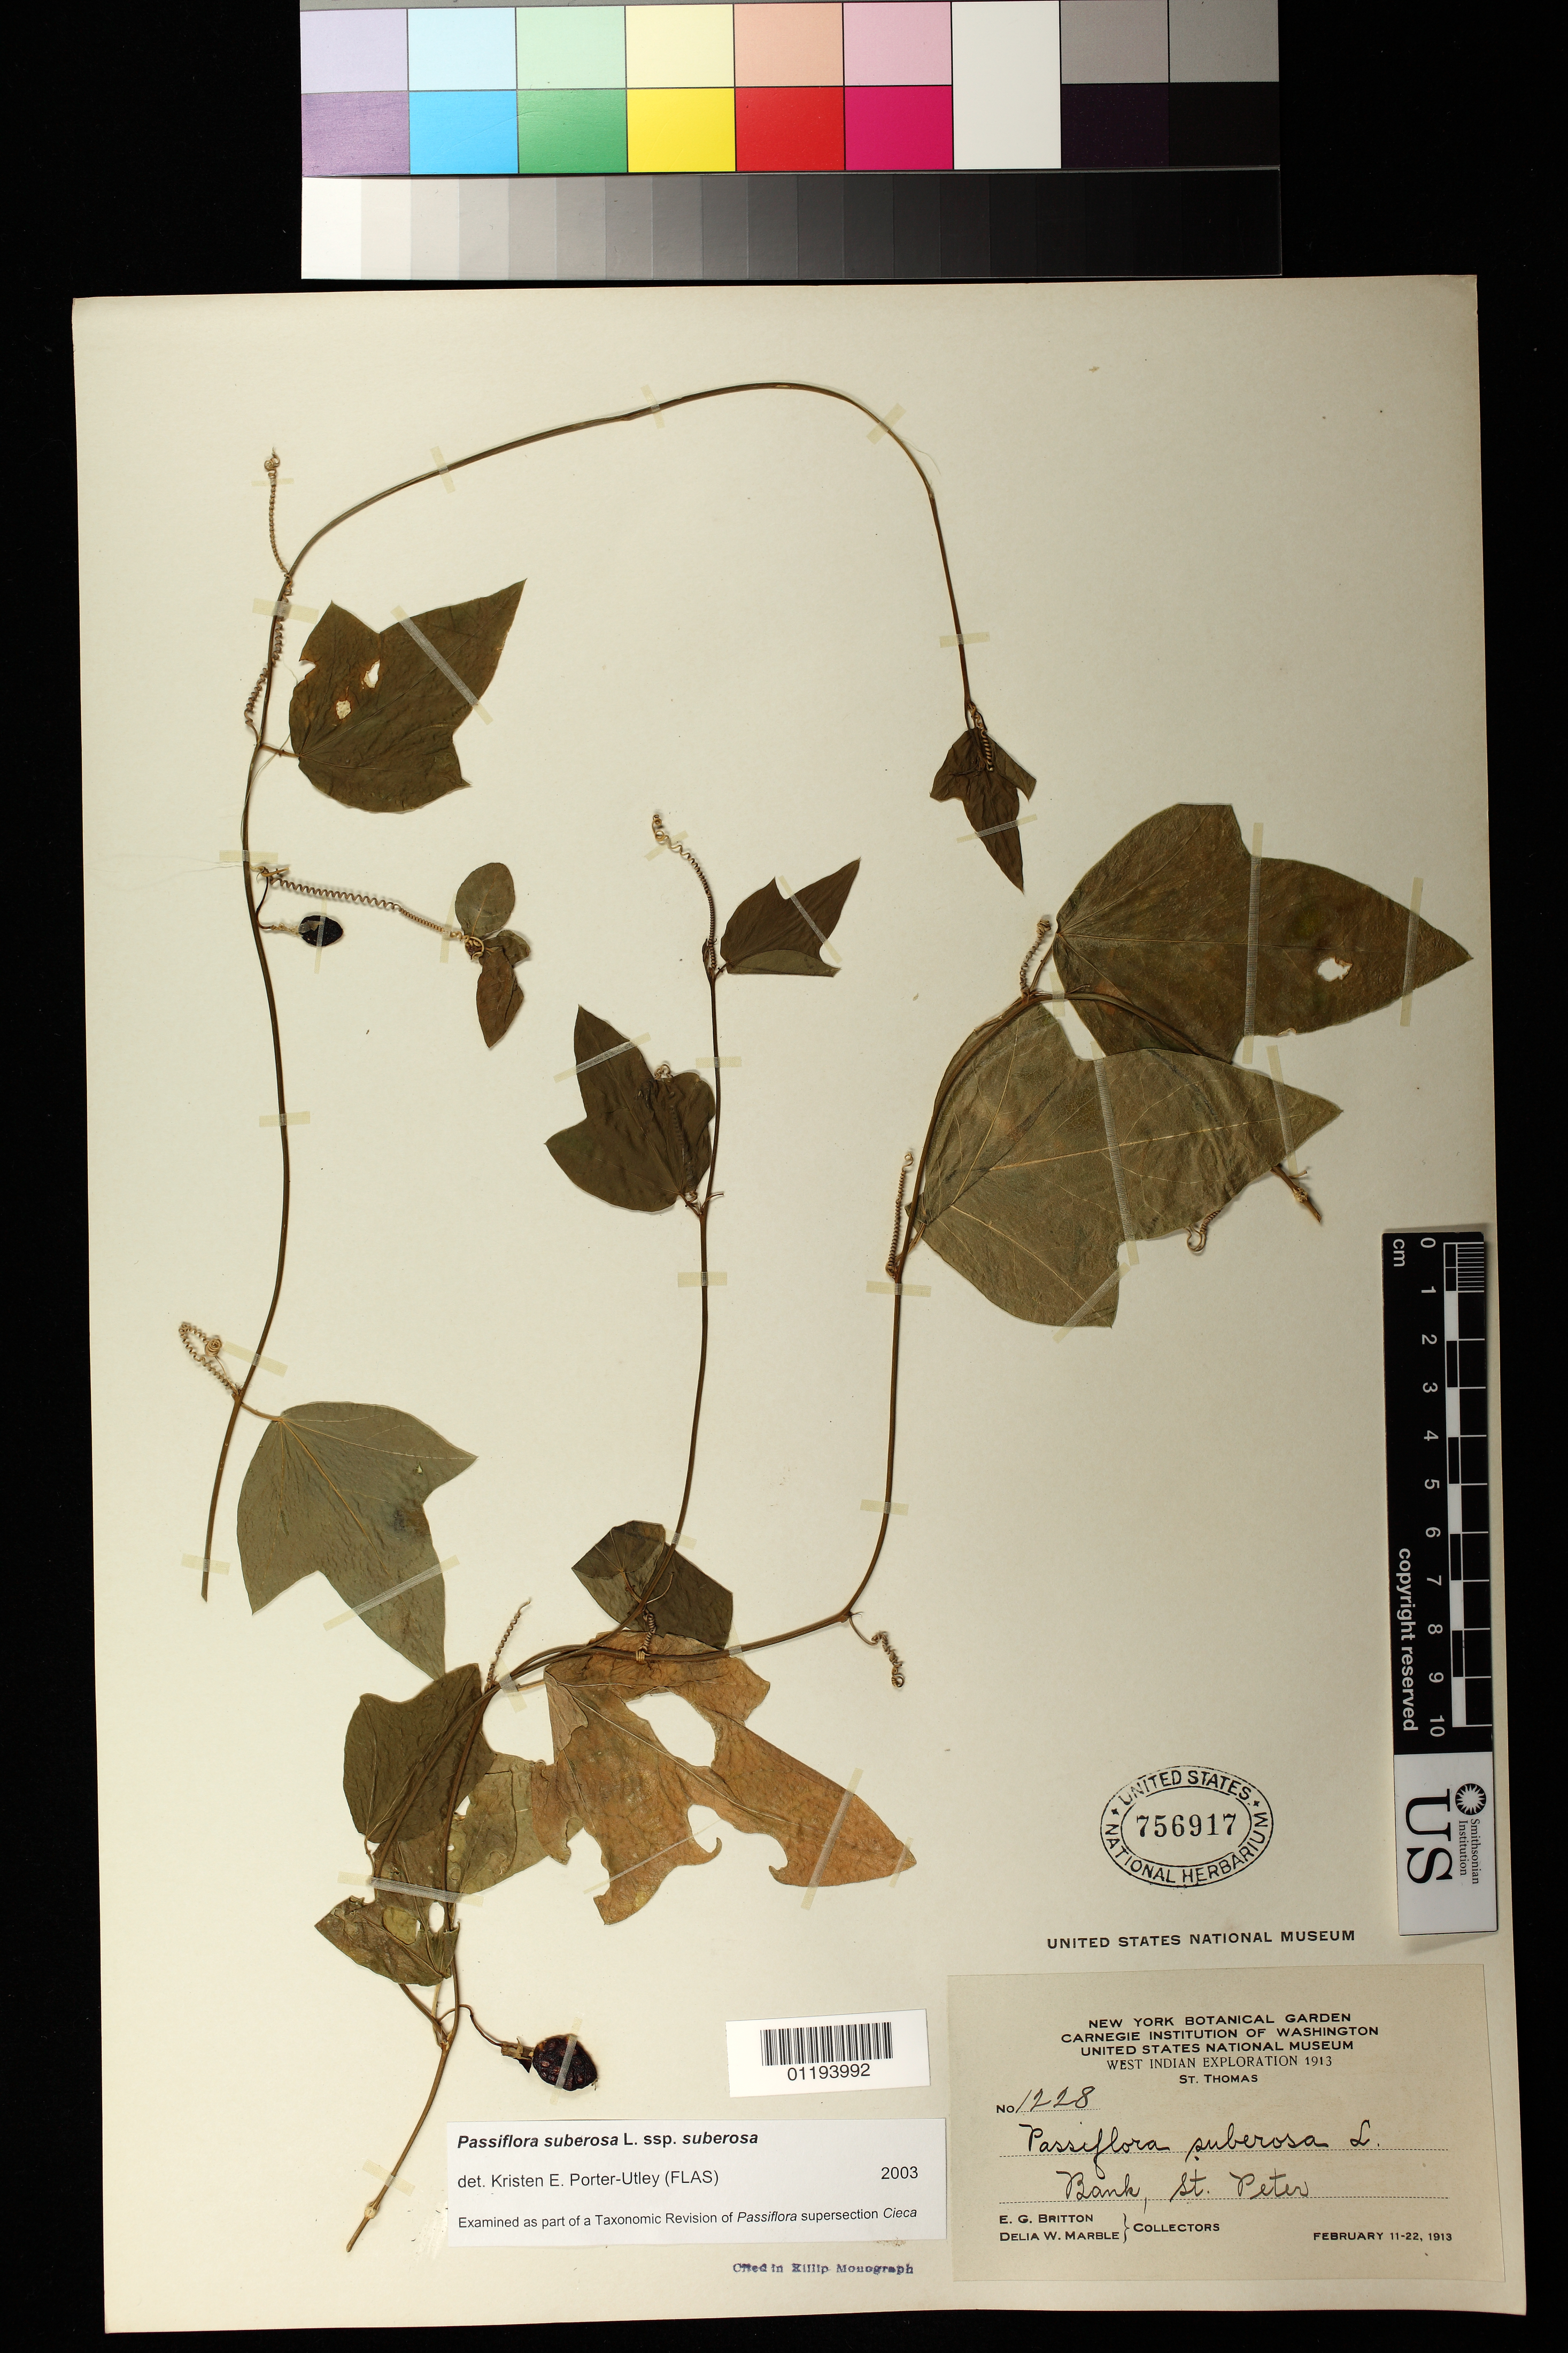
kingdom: Plantae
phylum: Tracheophyta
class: Magnoliopsida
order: Malpighiales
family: Passifloraceae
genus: Passiflora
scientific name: Passiflora suberosa subsp. suberosa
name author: L.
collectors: E. G. Britton & D. W. Marble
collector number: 1228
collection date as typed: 1913 Feb 11 1913 Feb 22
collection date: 1913-02-11/1913-02-22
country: U.S. Virgin Islands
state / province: Saint Thomas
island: St. Thomas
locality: Bank, St. Peter, St Thomas island, U.S. Virgin Islands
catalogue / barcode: US 756917